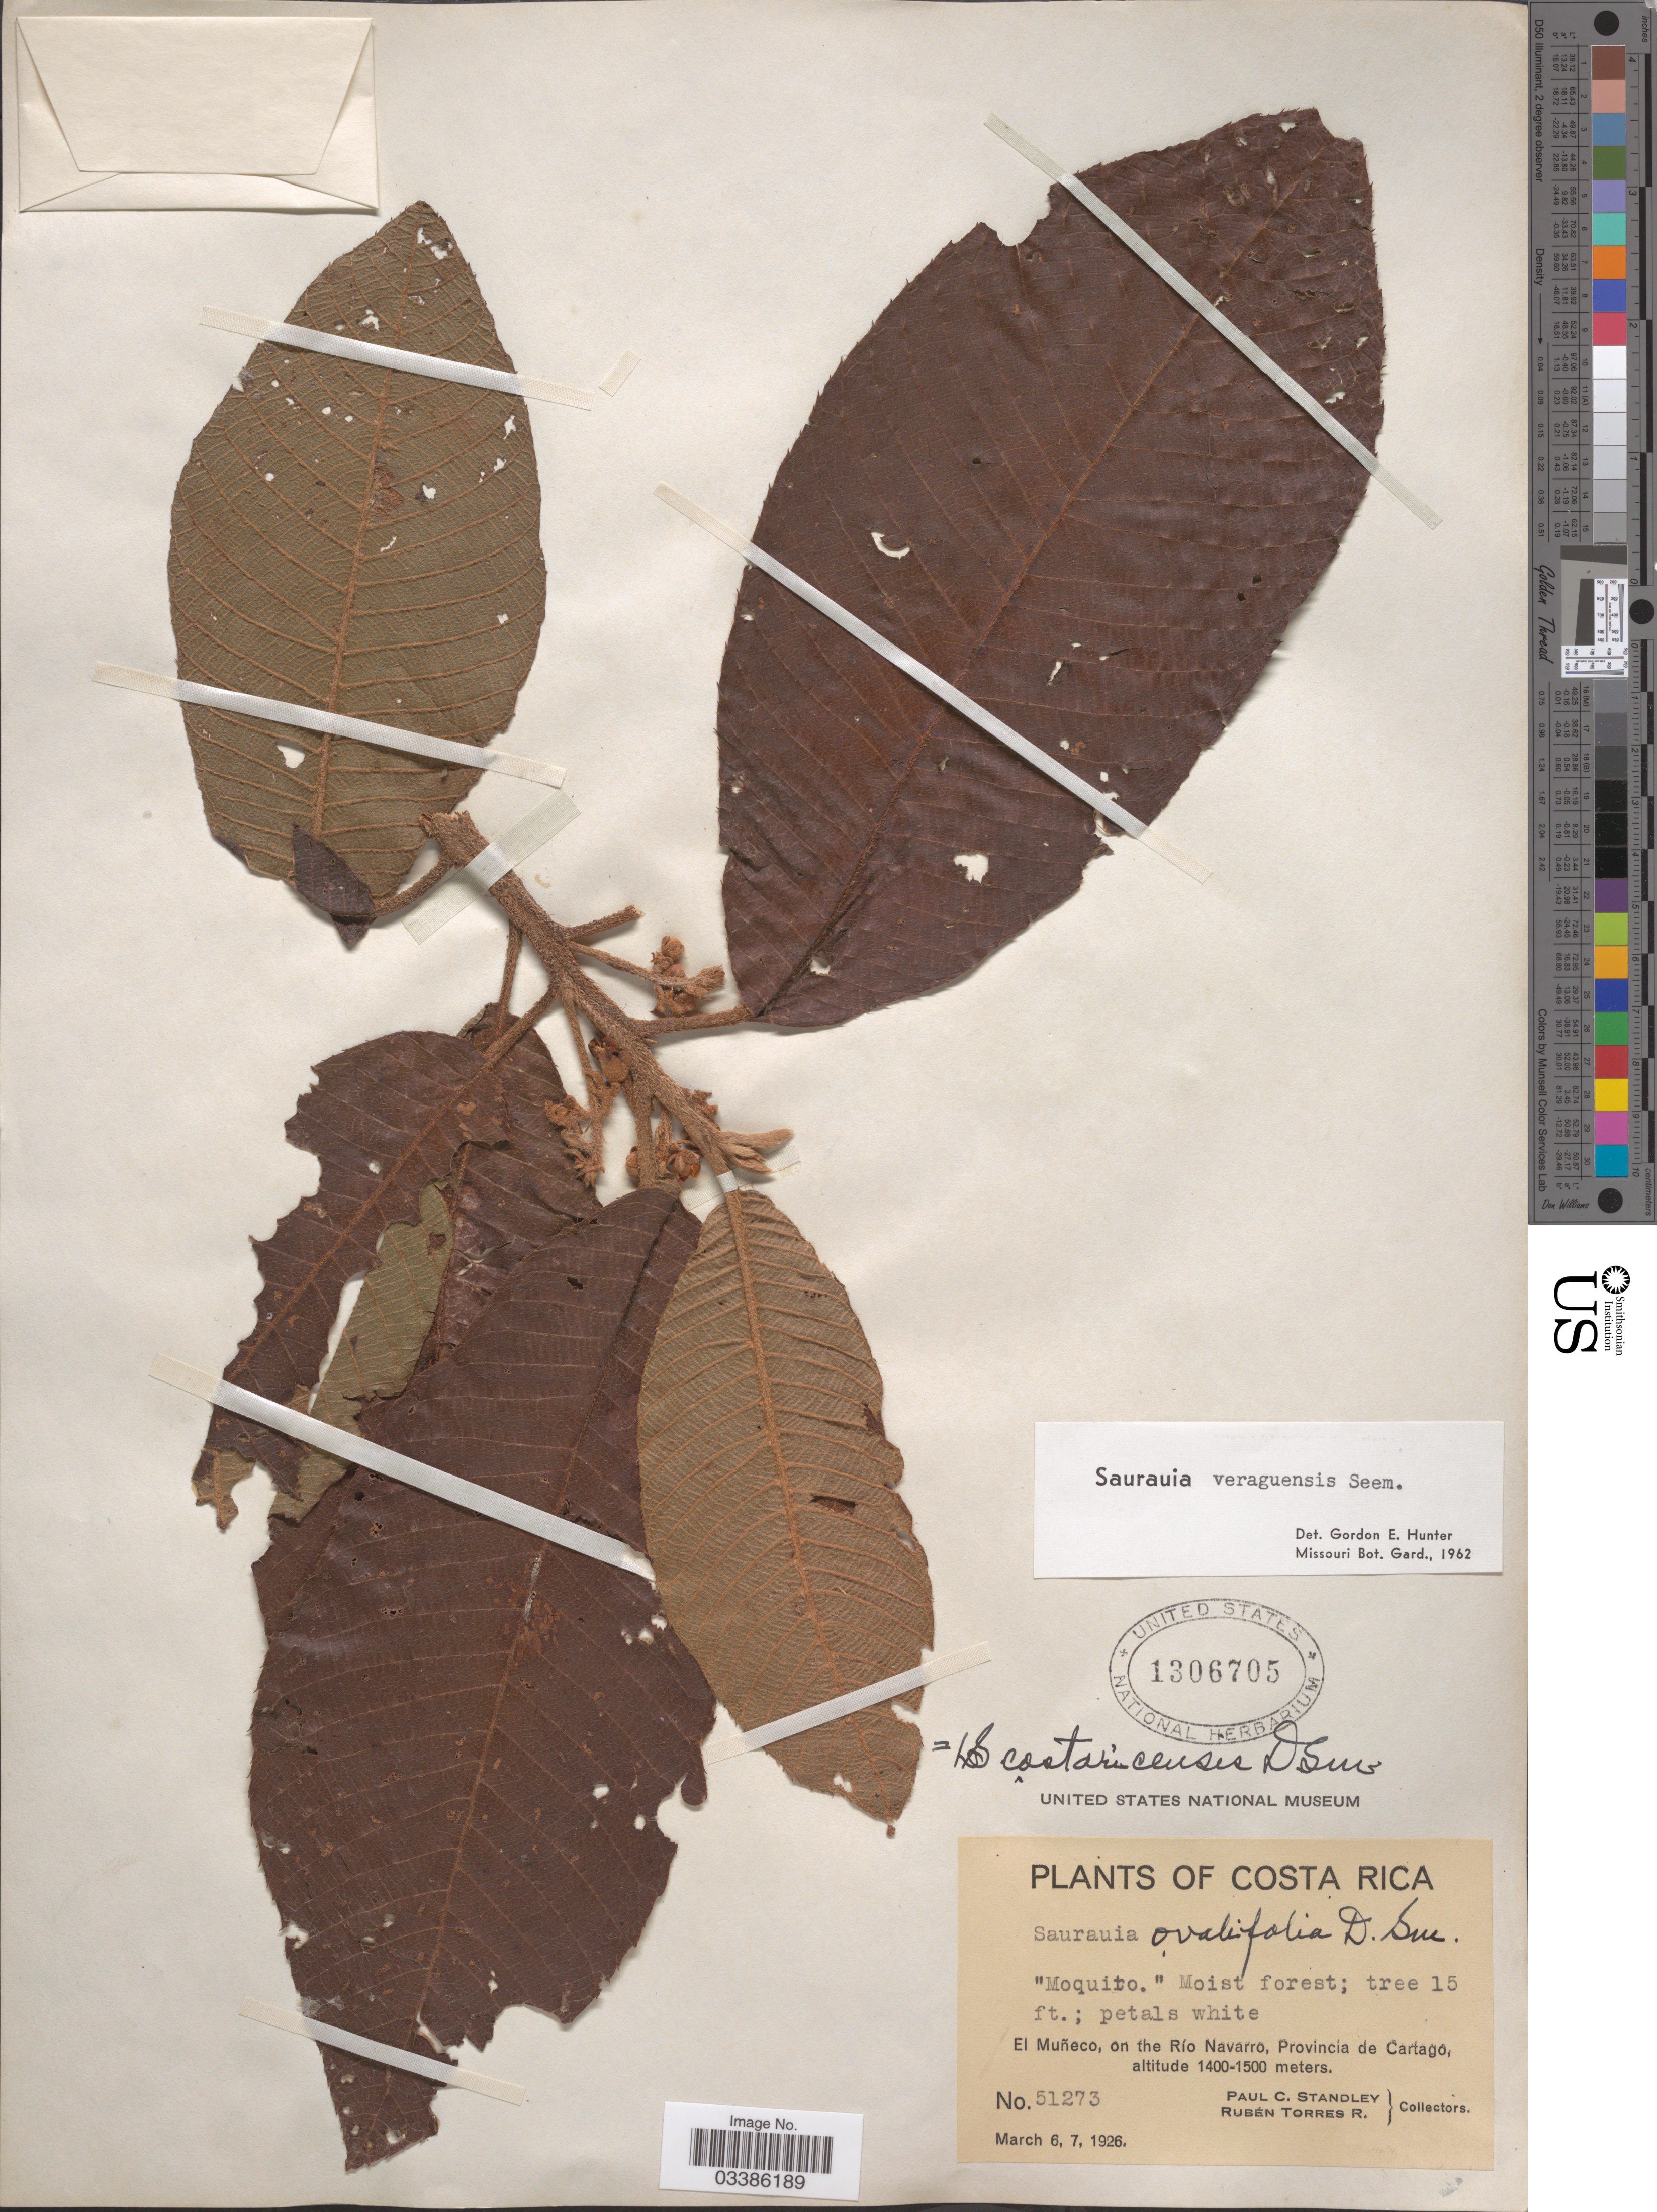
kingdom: Plantae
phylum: Tracheophyta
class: Magnoliopsida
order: Ericales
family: Actinidiaceae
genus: Saurauia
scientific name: Saurauia veraguasensis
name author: Seem.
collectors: P. C. Standley & R. Torres Rojas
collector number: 51273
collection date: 1926-03-06/1926-03-07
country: Costa Rica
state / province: Cartago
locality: El Muñeco, on the Río Navarro.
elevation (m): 1400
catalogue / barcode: US 1306705